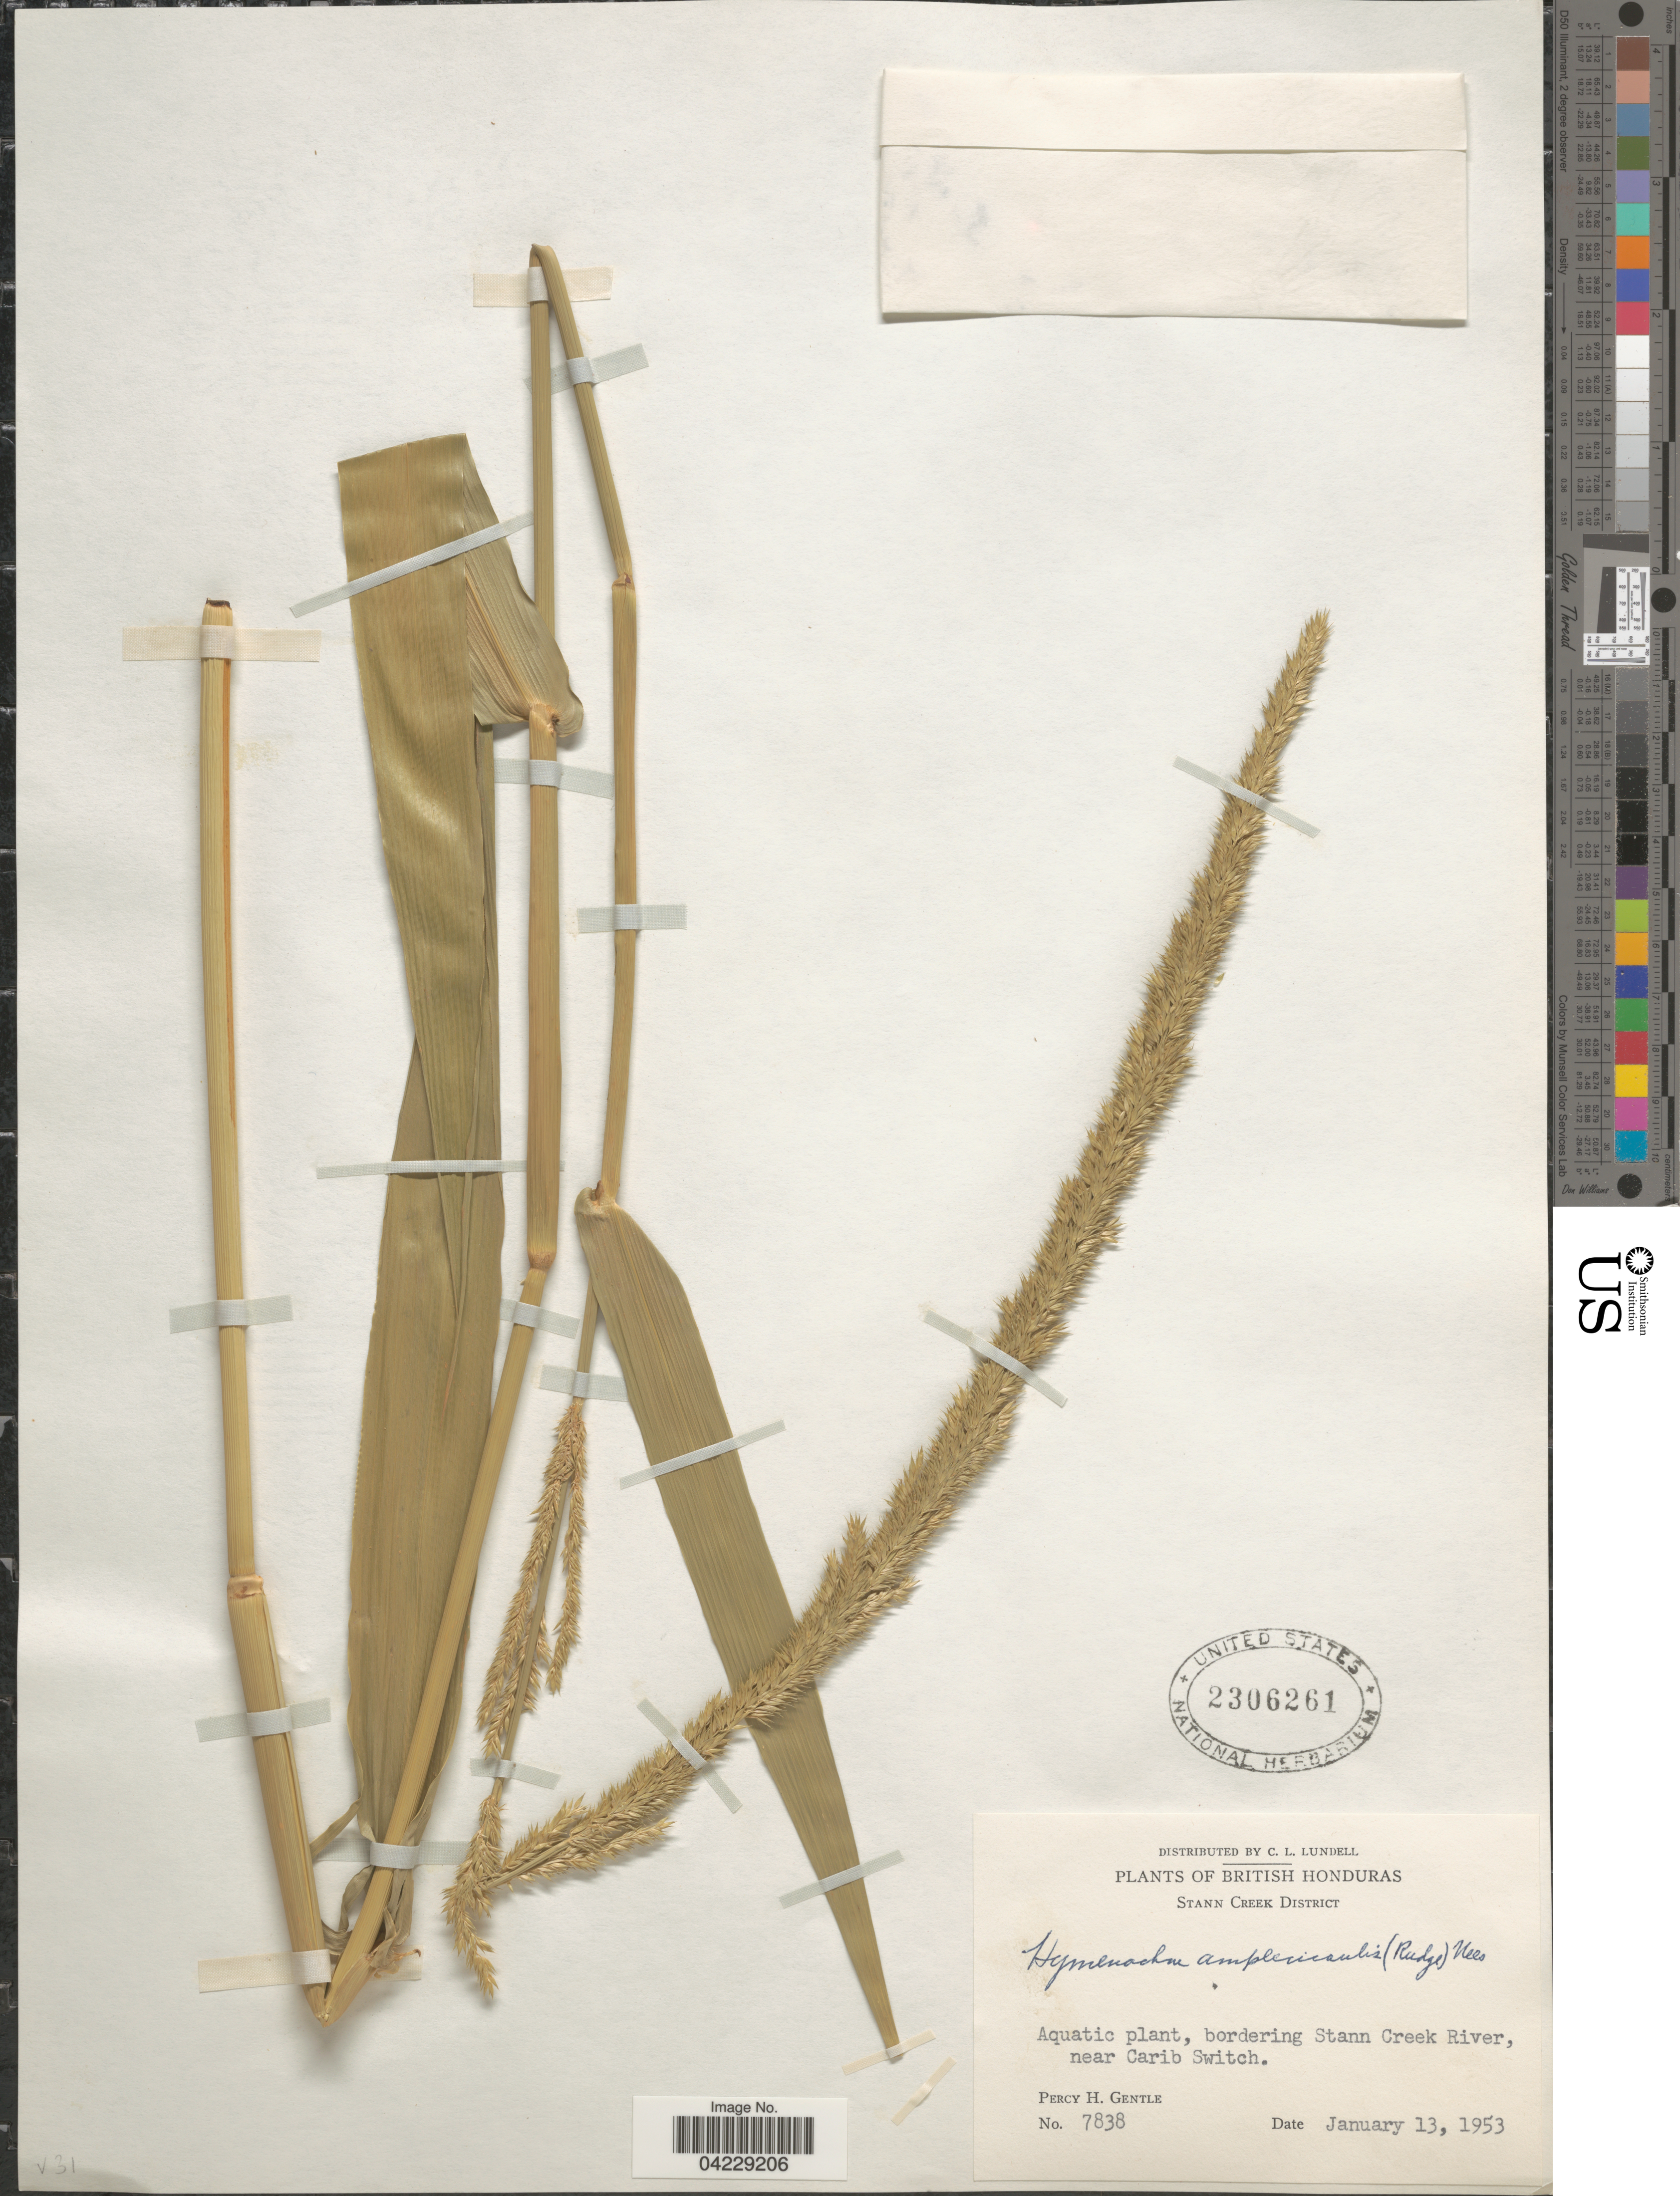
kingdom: Plantae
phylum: Tracheophyta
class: Liliopsida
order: Poales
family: Poaceae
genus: Hymenachne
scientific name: Hymenachne amplexicaulis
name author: (Rudge) Nees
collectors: P. H. Gentle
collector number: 7838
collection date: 1953-01-13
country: Belize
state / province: Stann Creek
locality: British Honduras. Stann Creek District. Aquatic plant, bordering Stann Creek River, near Carib Switch.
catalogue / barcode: US 2306261